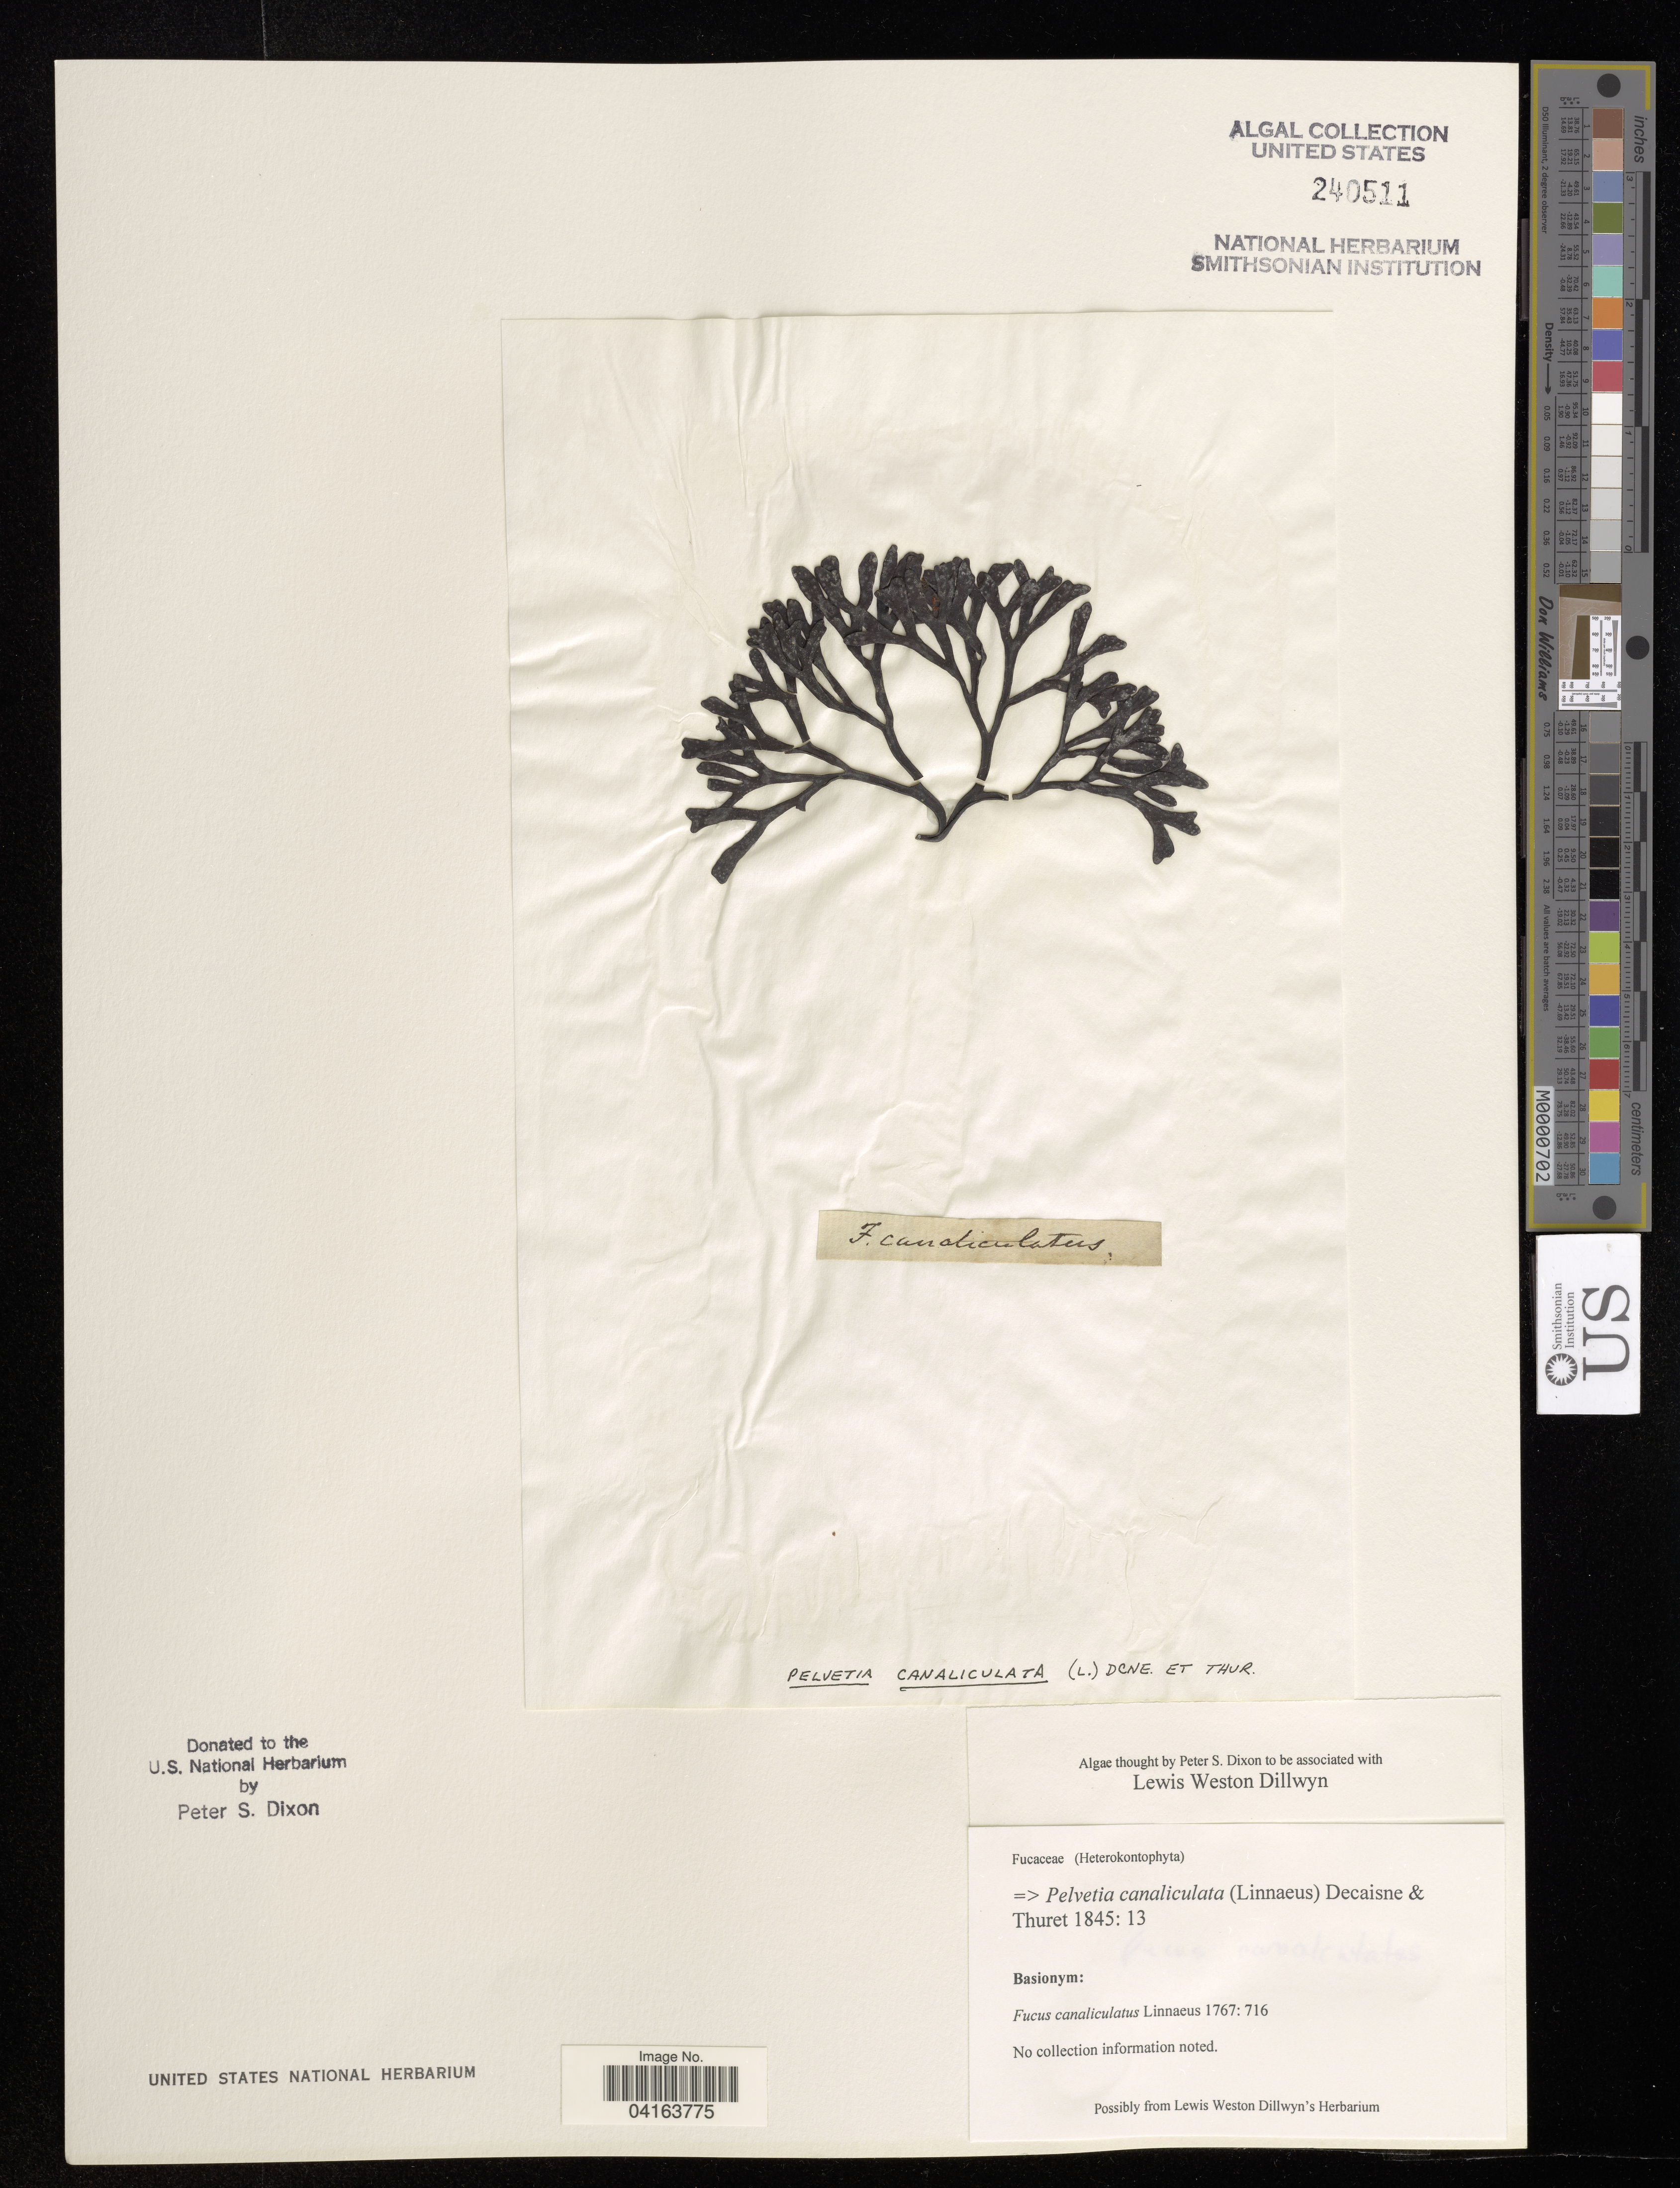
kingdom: Chromista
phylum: Ochrophyta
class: Phaeophyceae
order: Fucales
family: Fucaceae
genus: Pelvetia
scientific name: Pelvetia canaliculata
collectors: L. W. Dillwyn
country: United Kingdom (?)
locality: No collection information noted, possibily from Lewis Weston Dillwyn's Herbarium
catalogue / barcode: US 240511